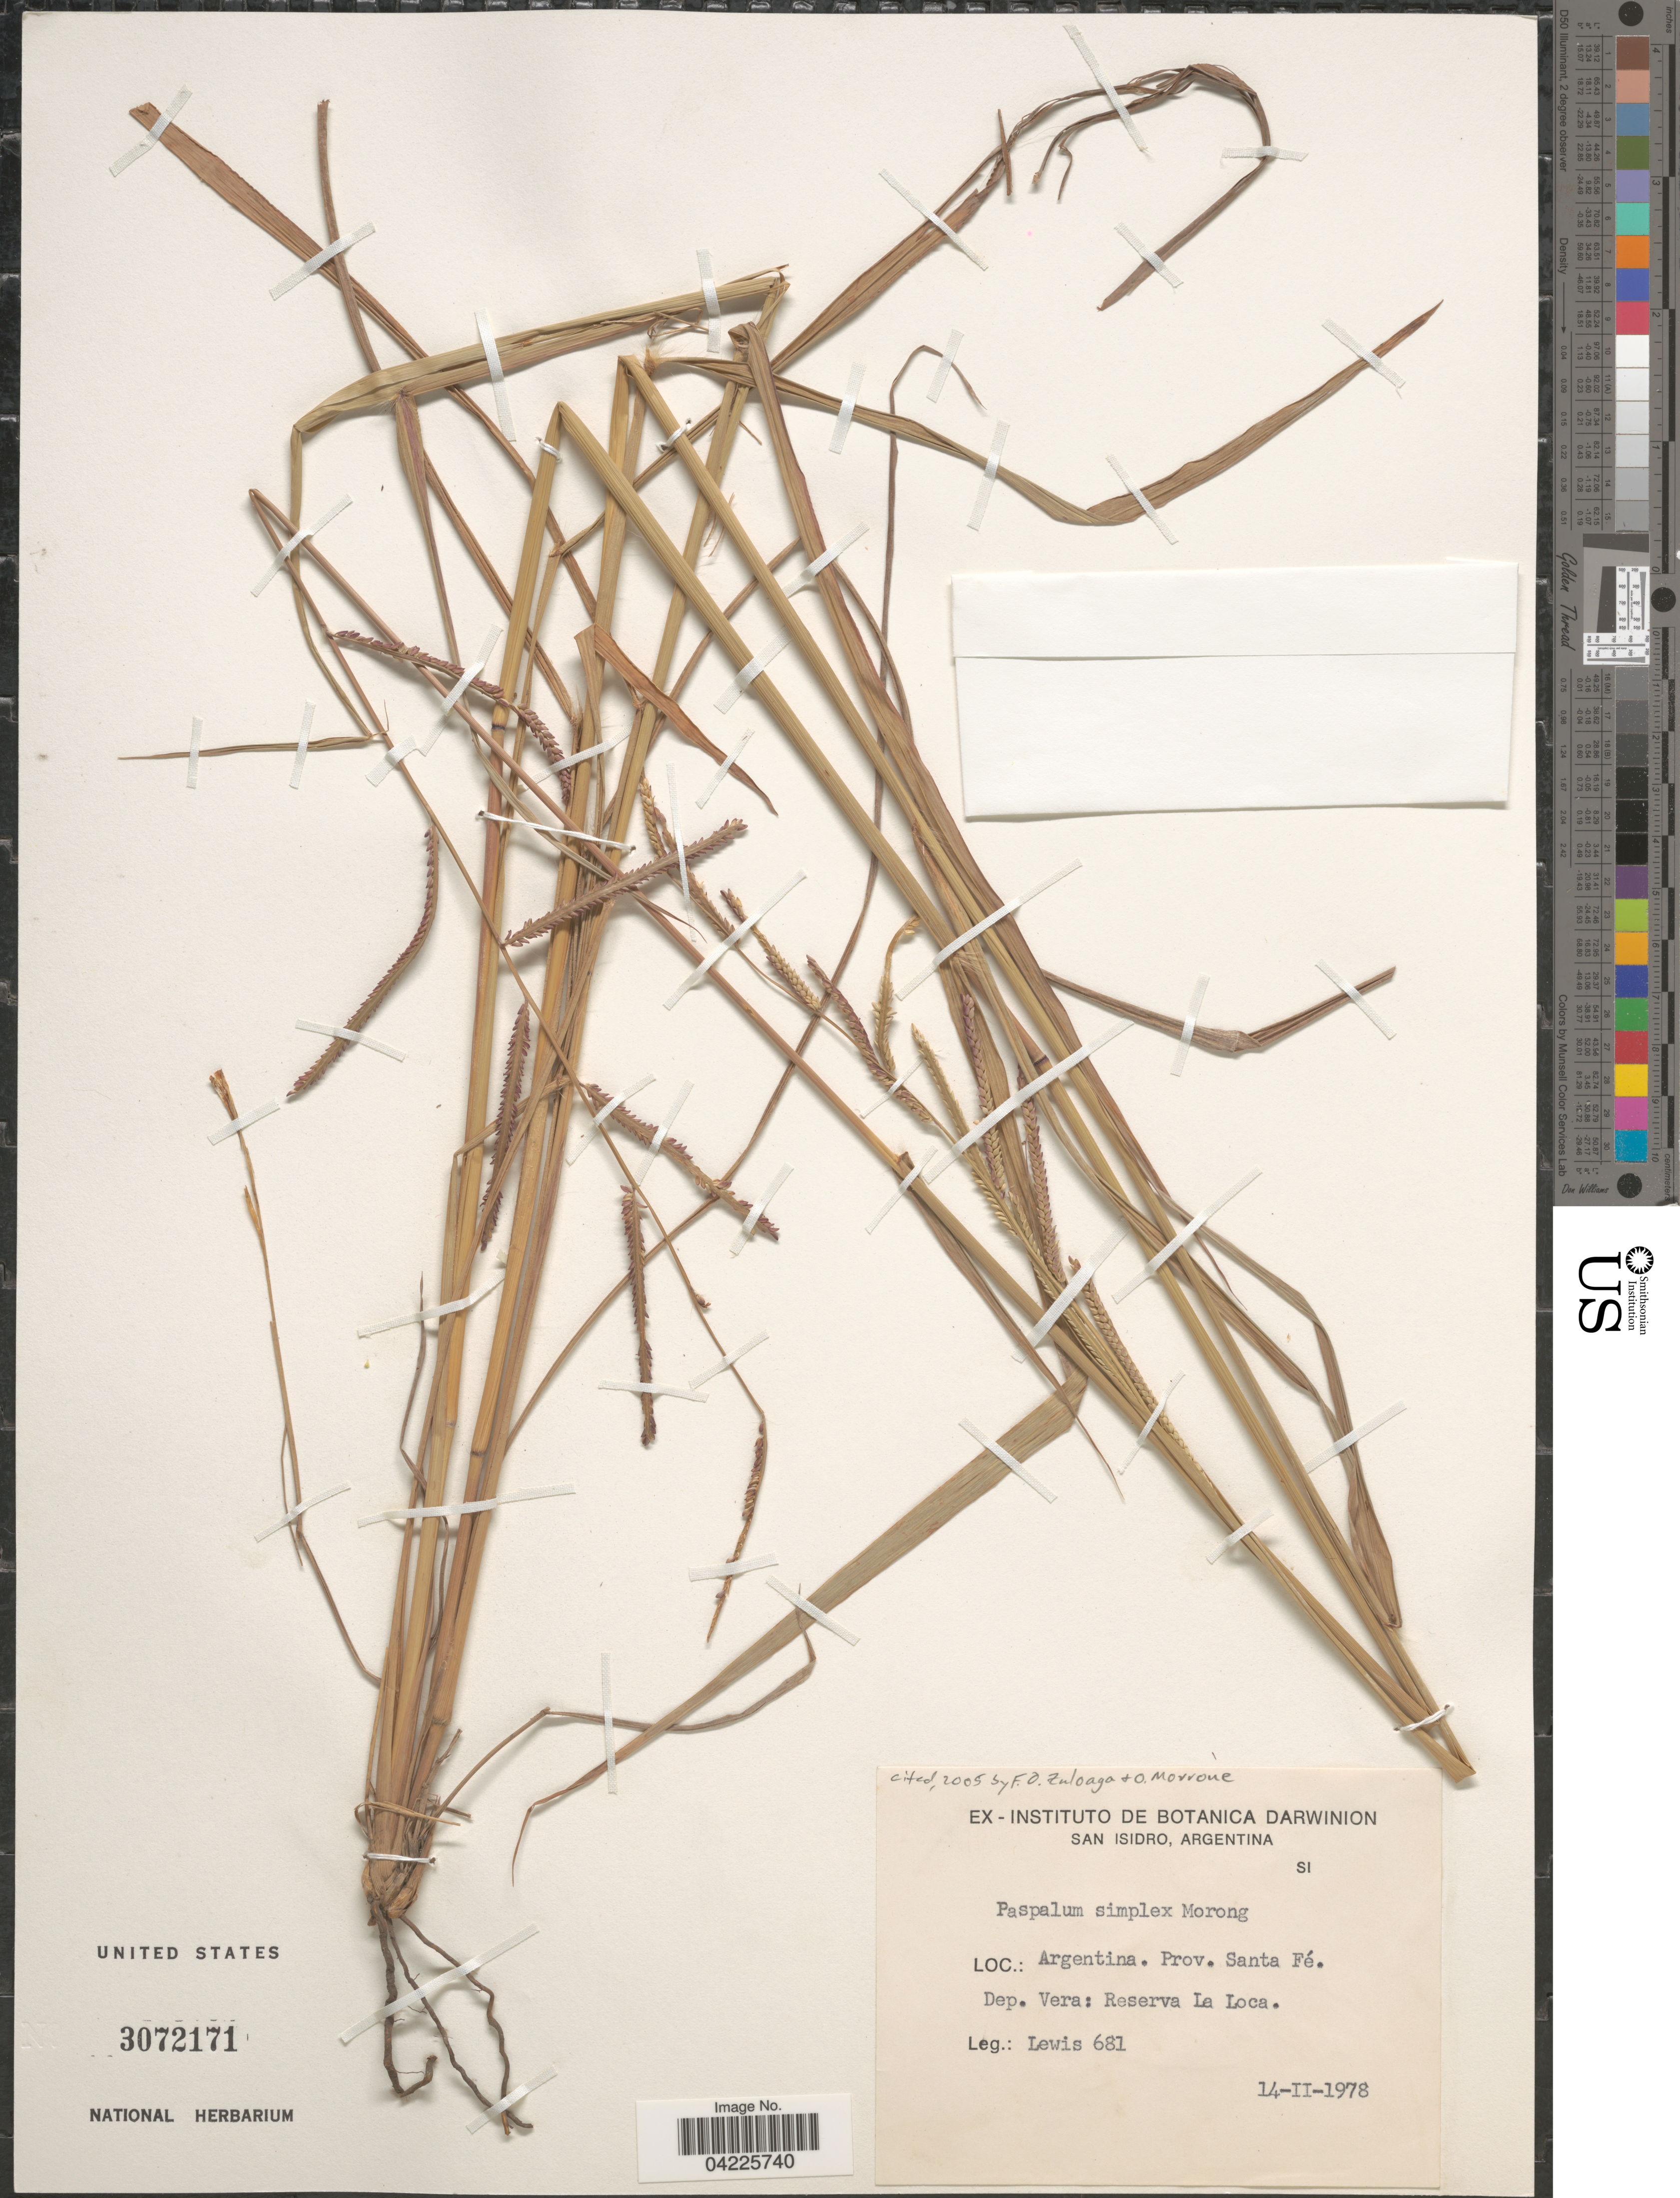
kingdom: Plantae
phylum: Tracheophyta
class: Liliopsida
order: Poales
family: Poaceae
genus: Paspalum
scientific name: Paspalum simplex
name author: Morong in Morong & Britton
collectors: -- Lewis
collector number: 681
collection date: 1978-02-14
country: Argentina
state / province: Santa Fe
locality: Dep. Vera: Reserva La Loca.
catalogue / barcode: US 3072171